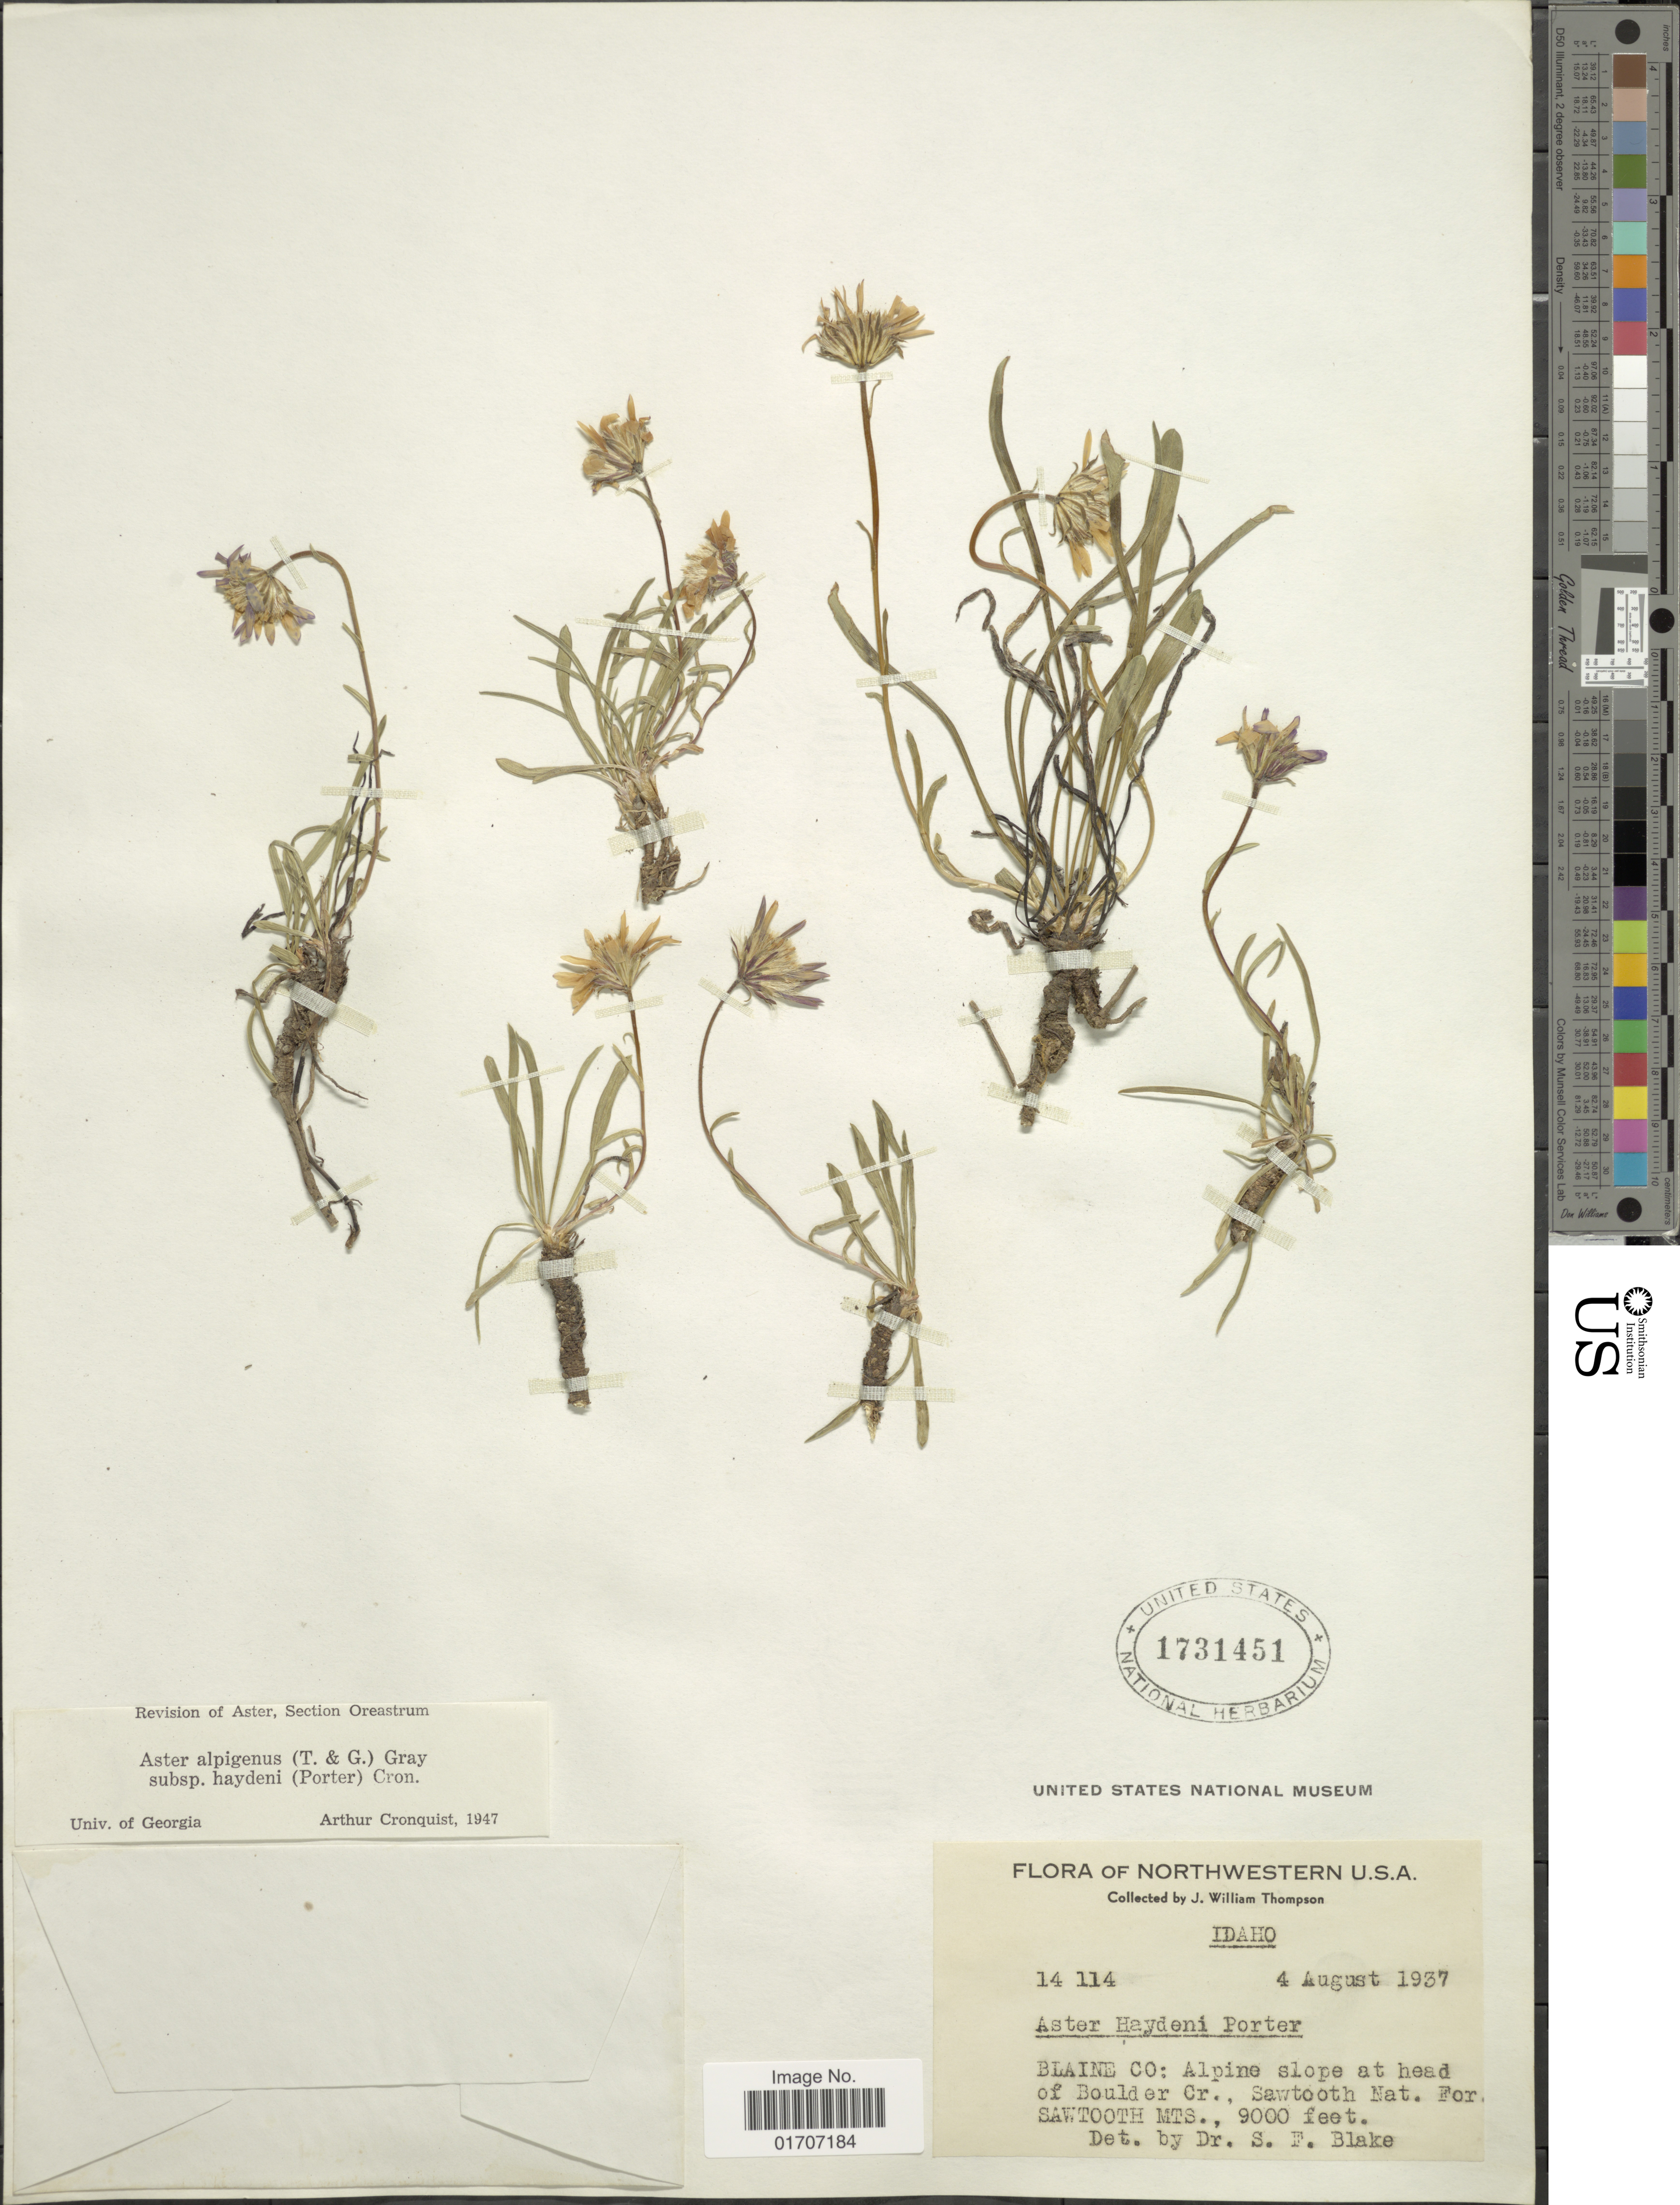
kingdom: Plantae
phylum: Tracheophyta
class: Magnoliopsida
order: Asterales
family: Asteraceae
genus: Oreostemma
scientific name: Oreostemma alpigenum var. haydenii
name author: (Porter) G.L. Nesom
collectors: J. W. Thompson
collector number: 14114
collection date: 1937-08-04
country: United States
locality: Northwestern U.S.A., Blaine Co.: Alpine slope at head of Boulder Cr. Sawtooth Nat. For. Sawtooth Mts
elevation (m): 2743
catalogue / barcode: US 1731451